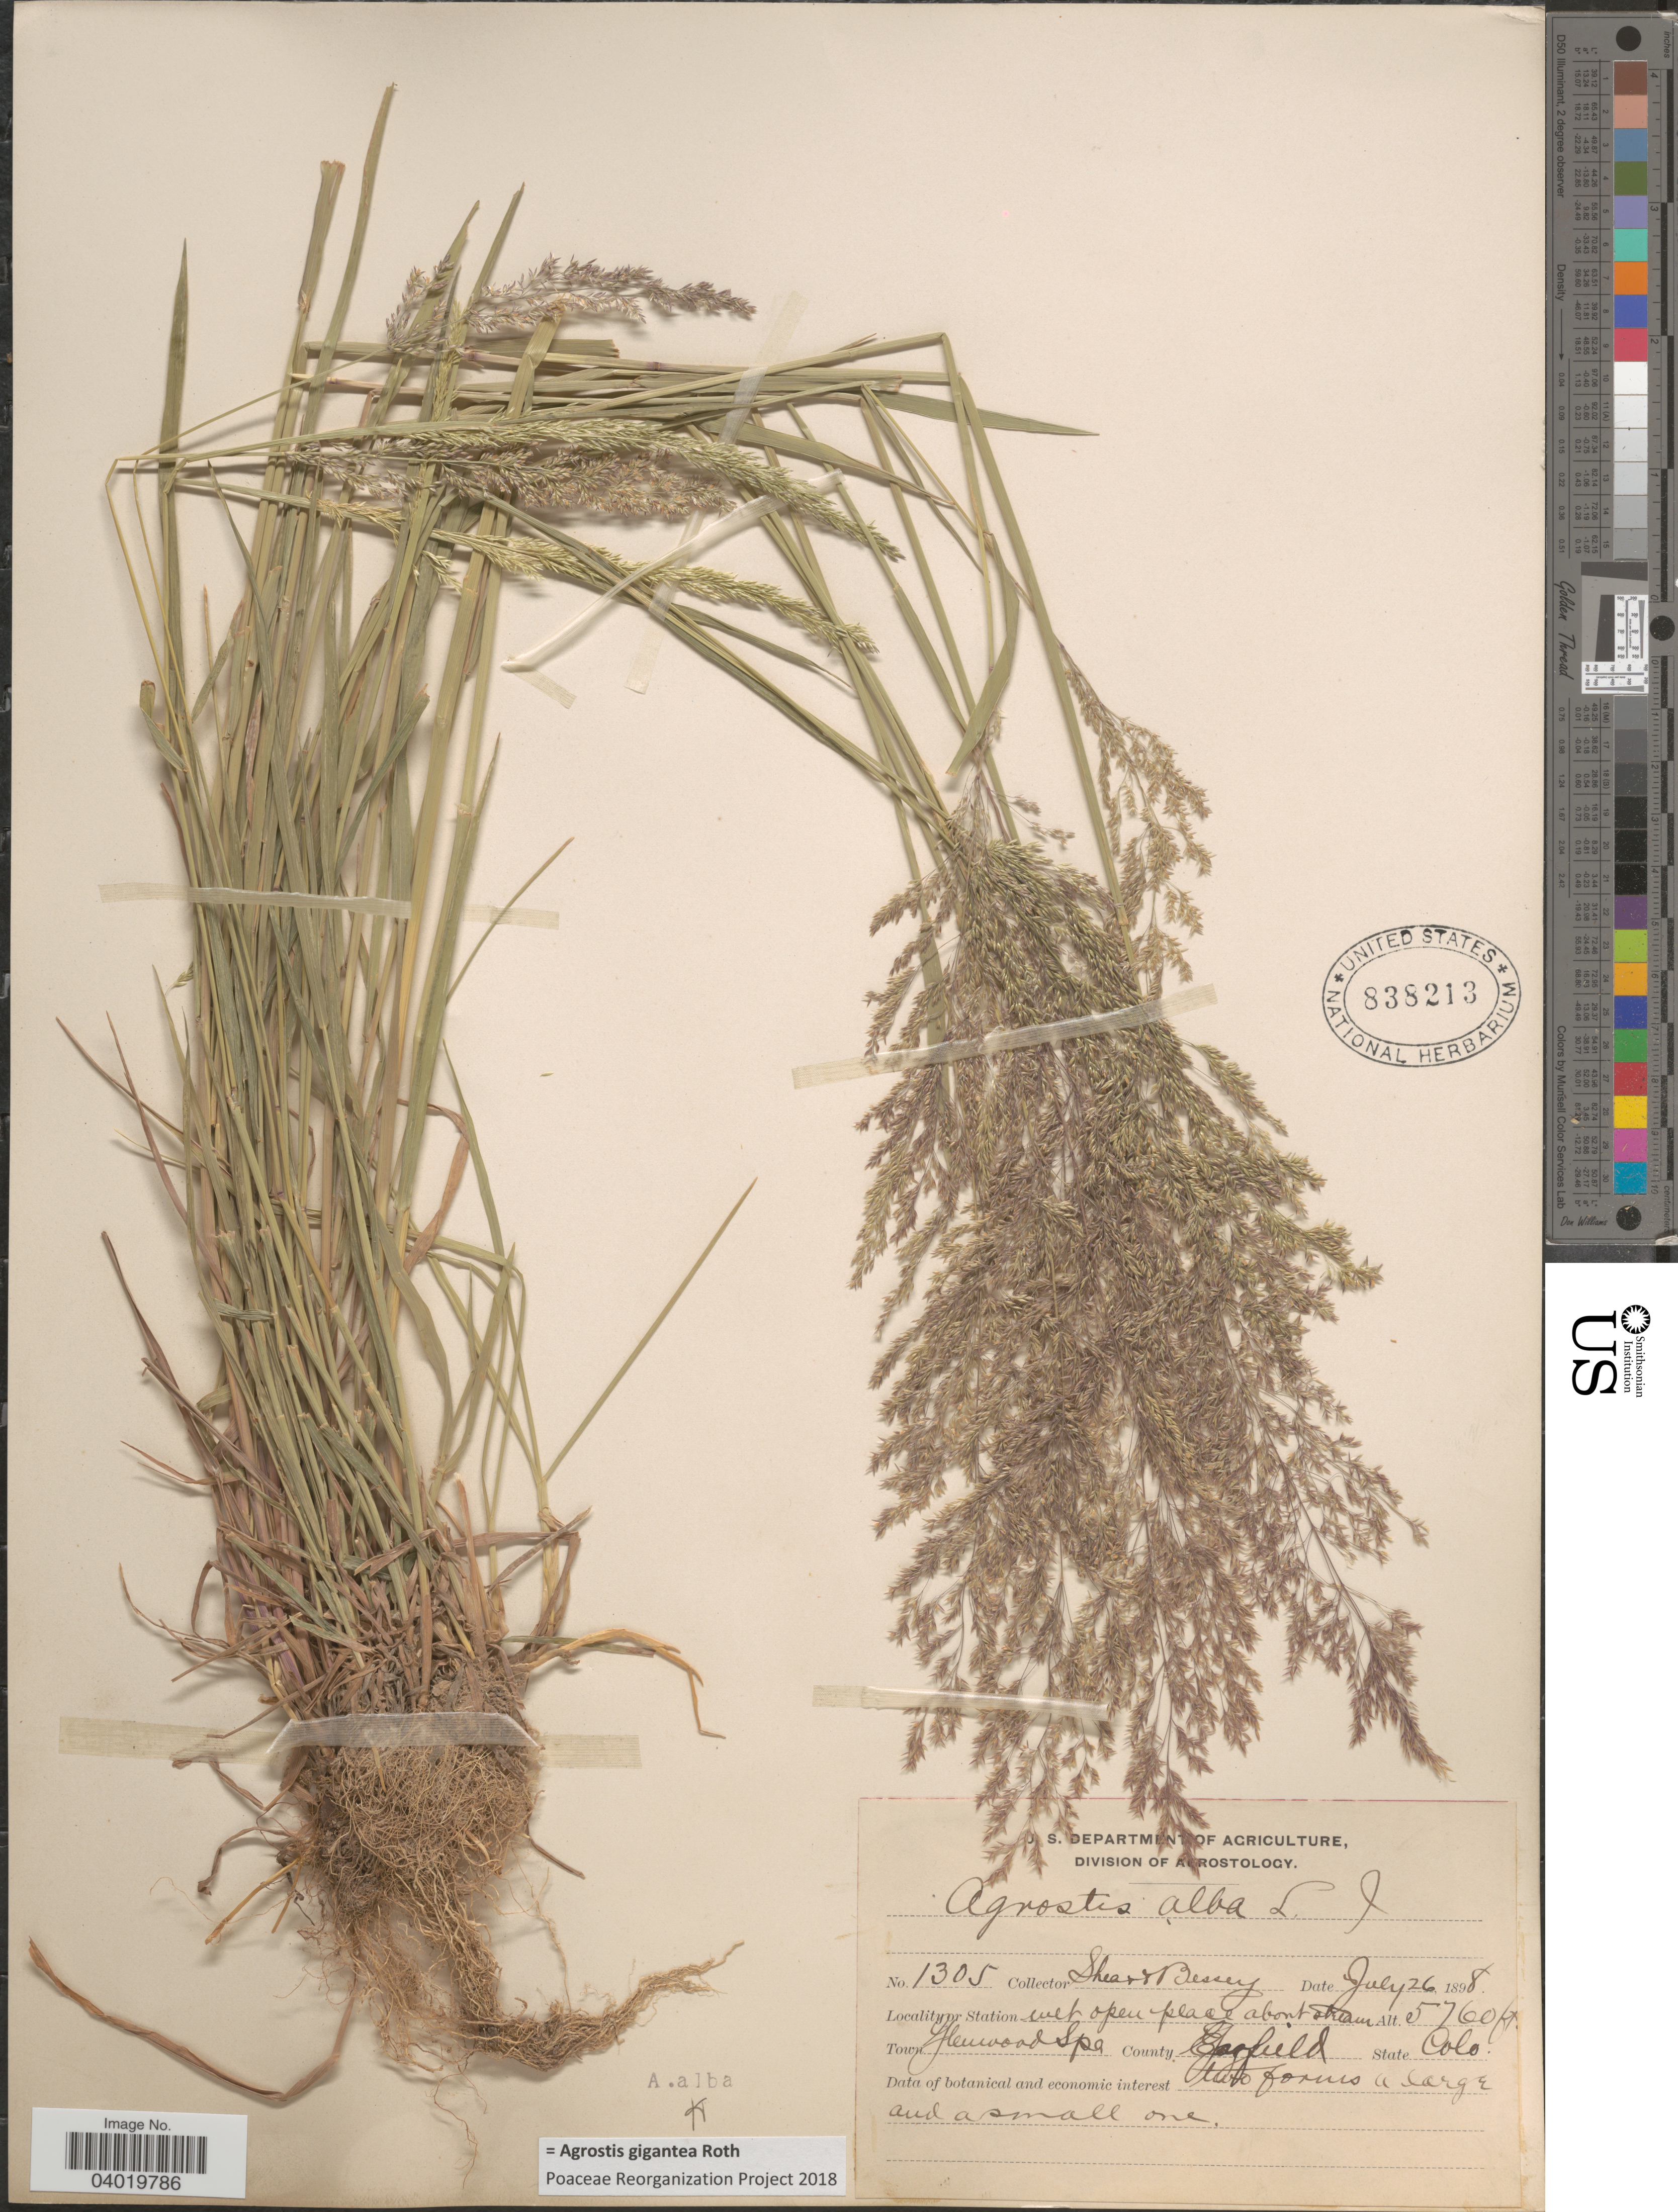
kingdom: Plantae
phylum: Tracheophyta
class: Liliopsida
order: Poales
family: Poaceae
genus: Agrostis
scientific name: Agrostis gigantea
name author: Roth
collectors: -- Shear & -. Bessey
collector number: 1305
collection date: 1898-07-26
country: United States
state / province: Colorado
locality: Station wet open place about stream. Town glenwood Spa. County Garfield.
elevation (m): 1756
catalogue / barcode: US 838213